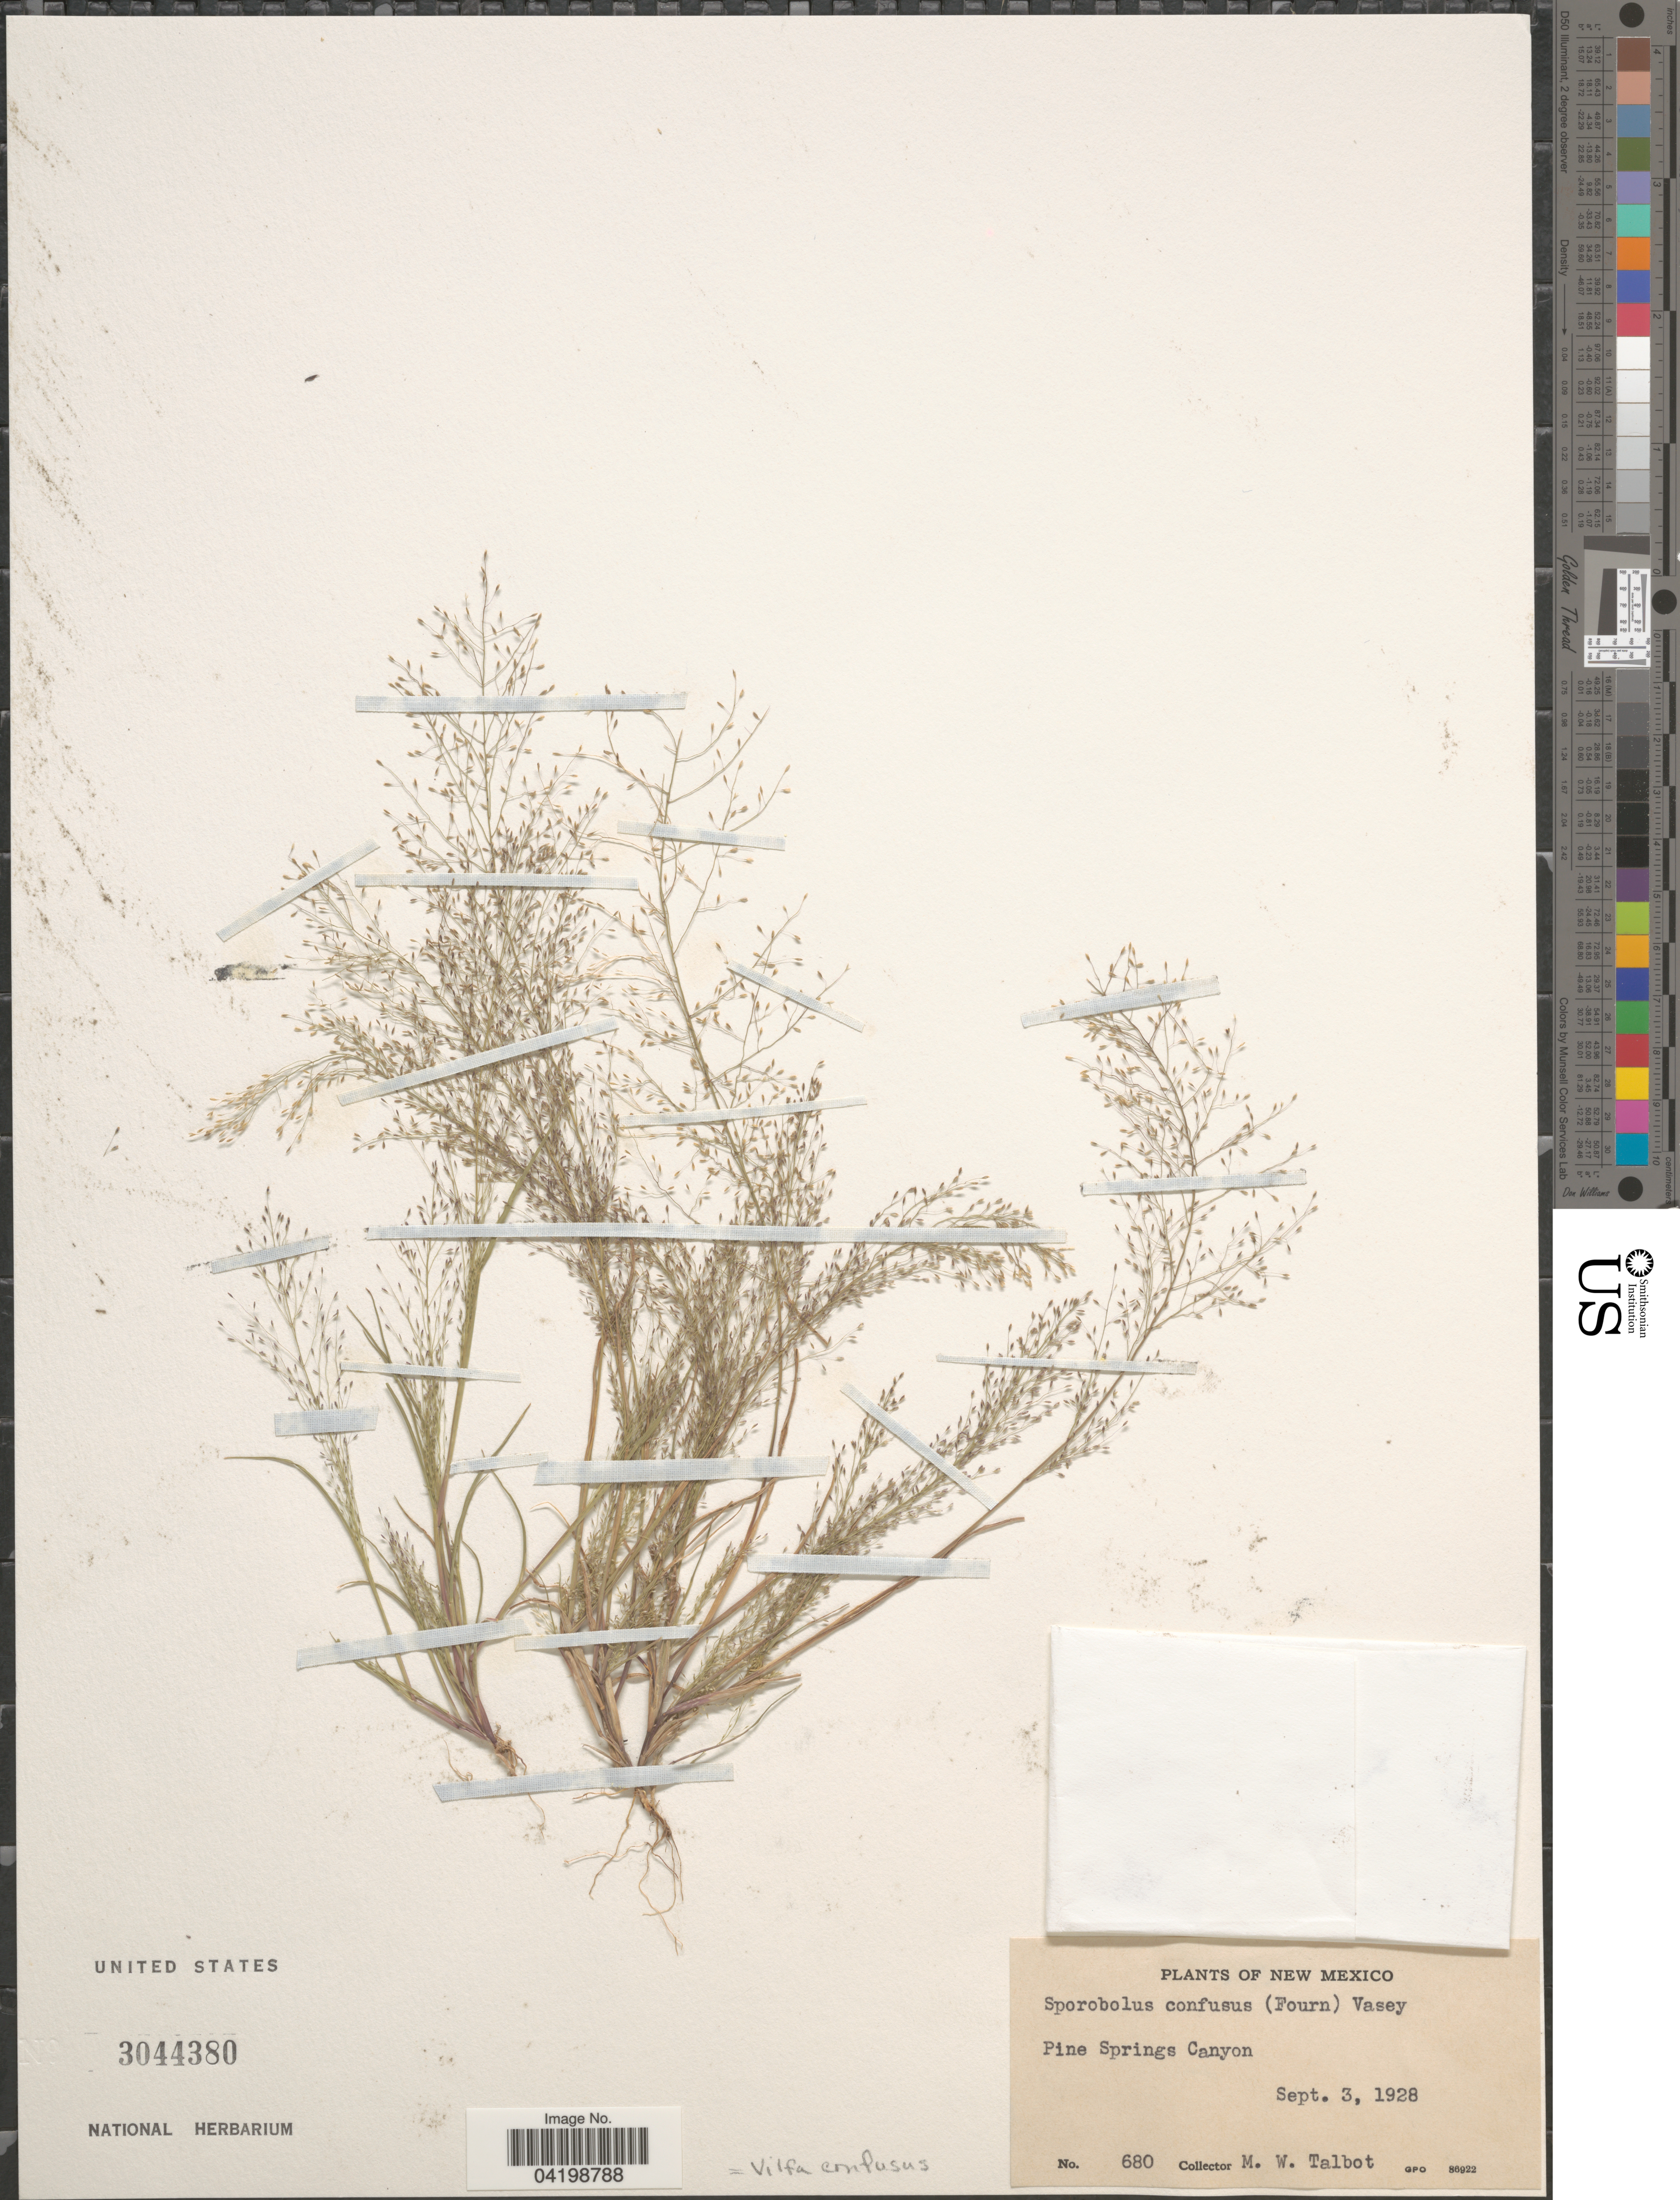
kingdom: Plantae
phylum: Tracheophyta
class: Liliopsida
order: Poales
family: Poaceae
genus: Muhlenbergia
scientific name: Muhlenbergia minutissima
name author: (Steud.) Swallen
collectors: M. Talbot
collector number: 680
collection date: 1928-09-03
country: United States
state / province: New Mexico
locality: Pine Springs Canyon.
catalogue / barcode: US 3044380